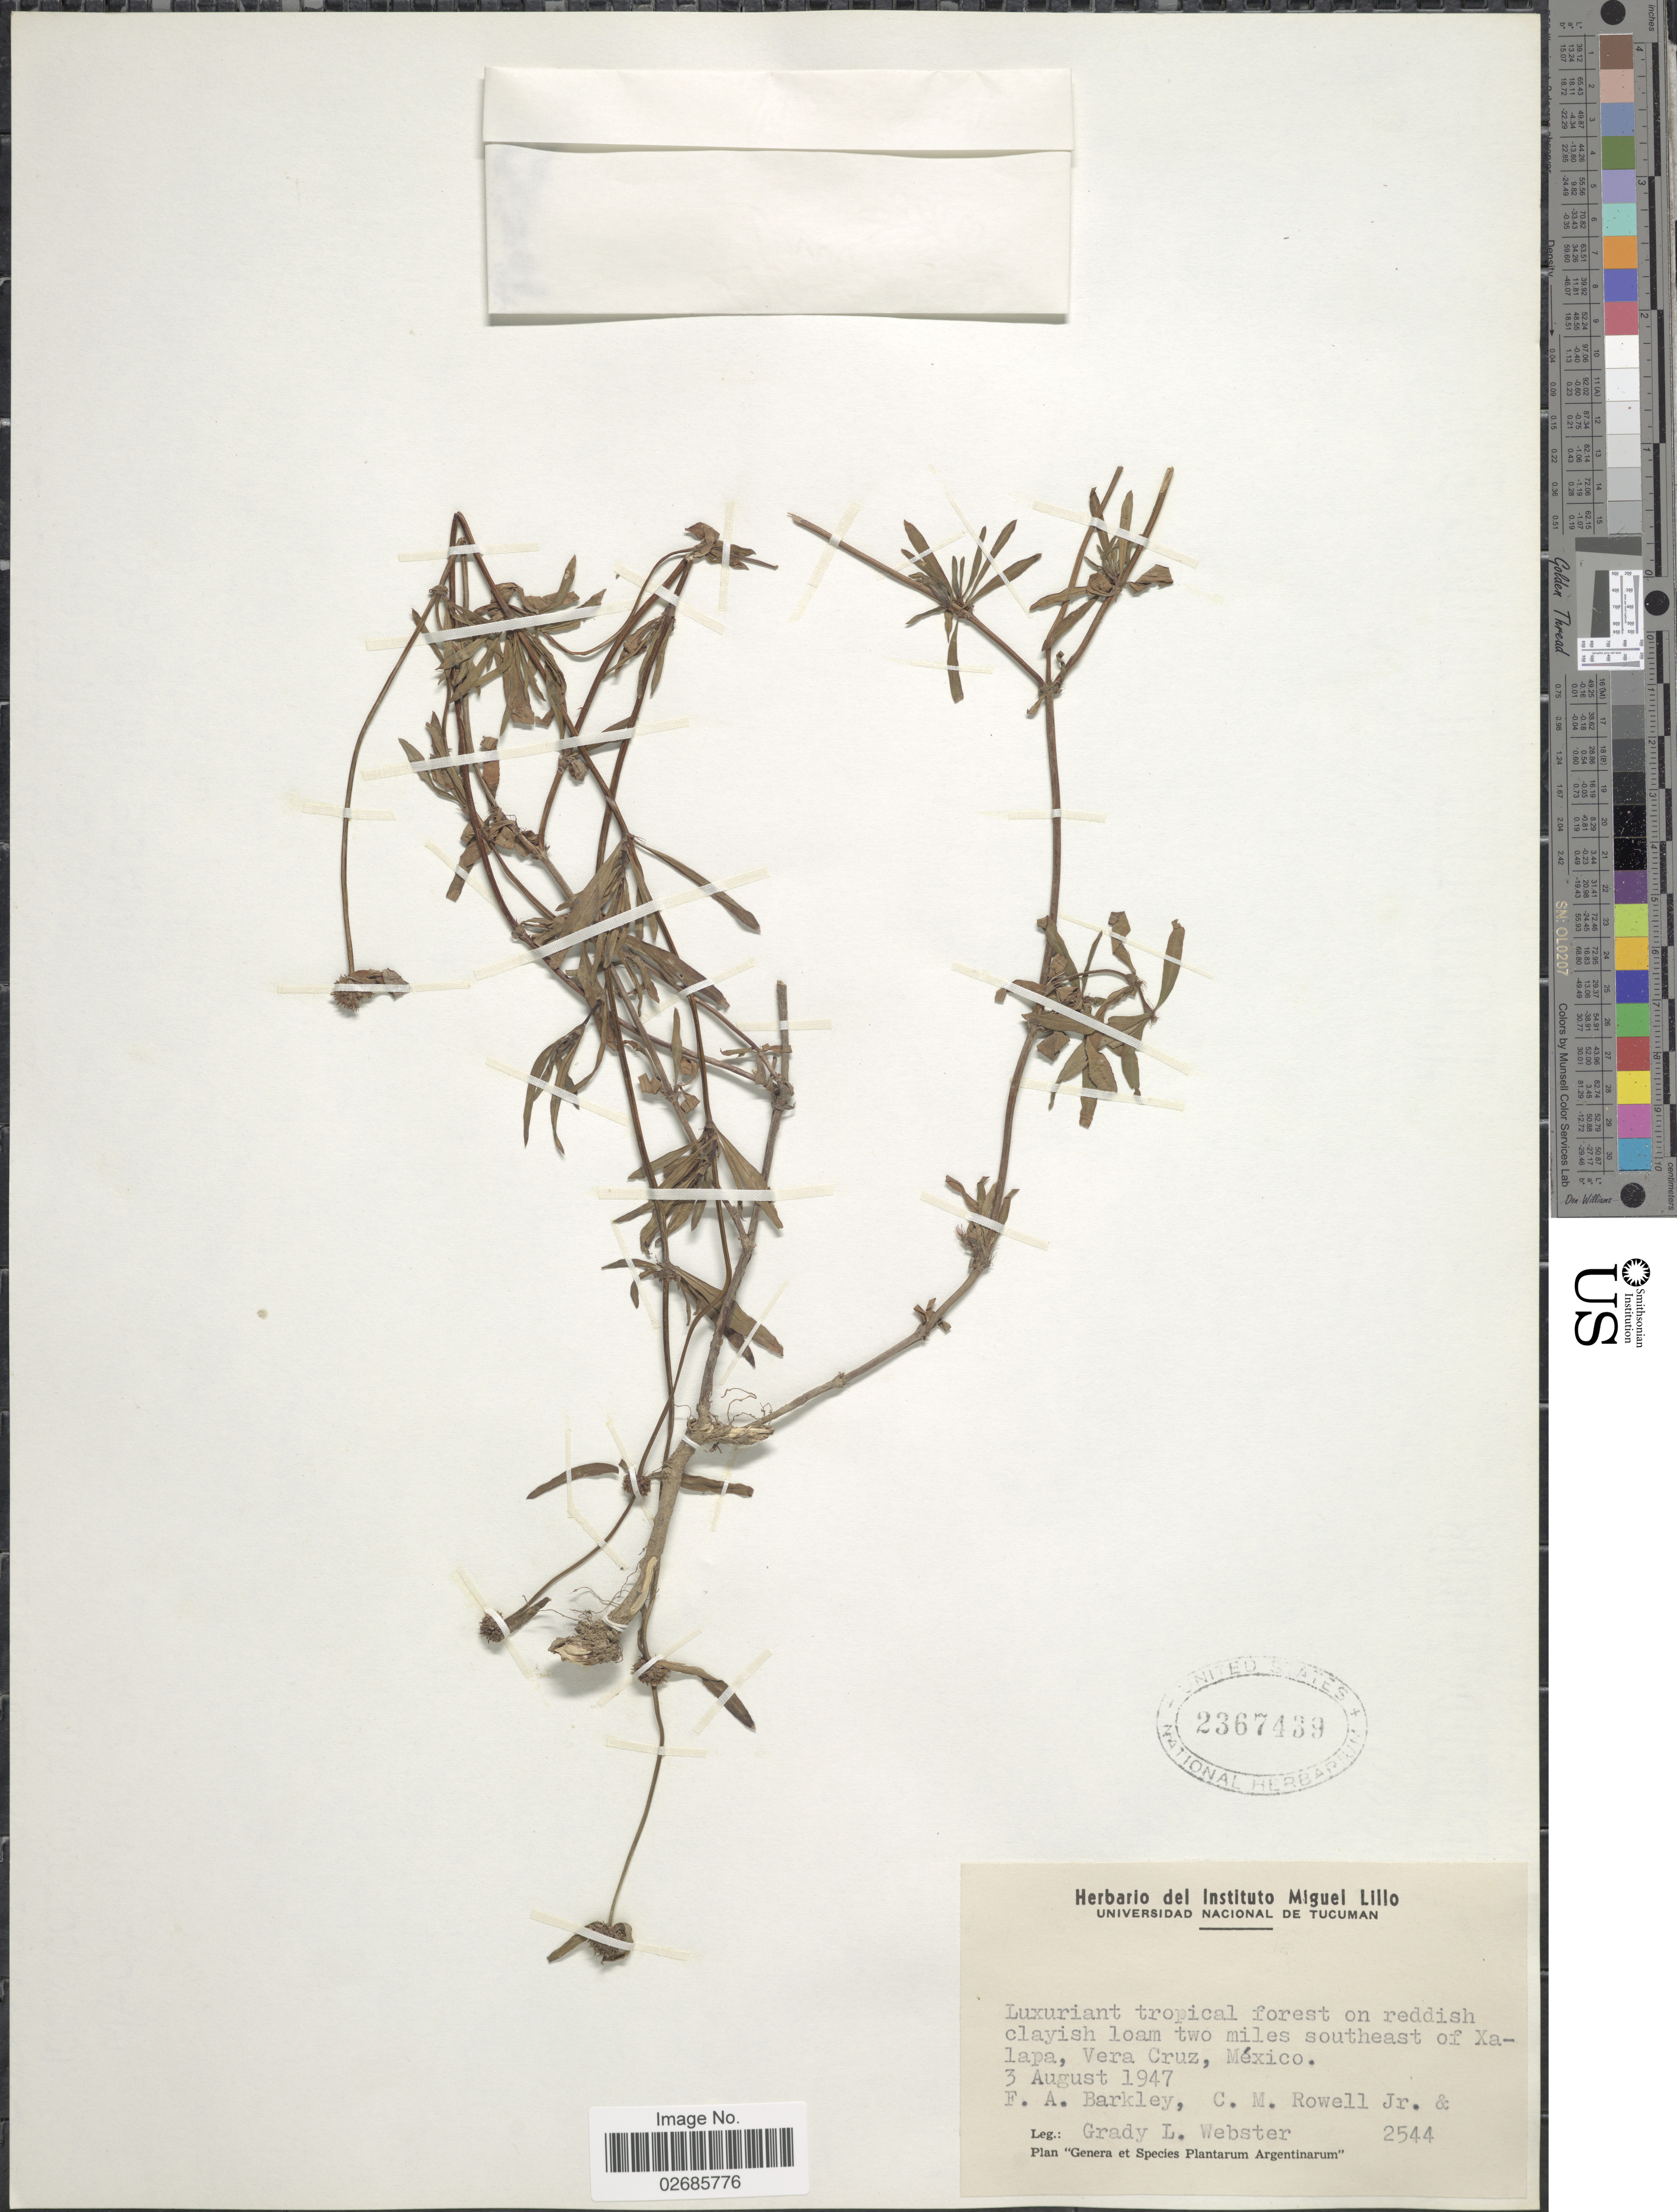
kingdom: Plantae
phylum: Tracheophyta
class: Magnoliopsida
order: Gentianales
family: Rubiaceae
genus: Borreria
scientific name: Borreria sp.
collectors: F. A. Barkley, C. M. Rowell & G. L. Webster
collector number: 2544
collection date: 1947-08-03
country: Mexico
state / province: Veracruz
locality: Luxuriant tropical forest on reddish clayish loam two miles southeast of Xalapa, Vera Cruz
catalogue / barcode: US 2367439